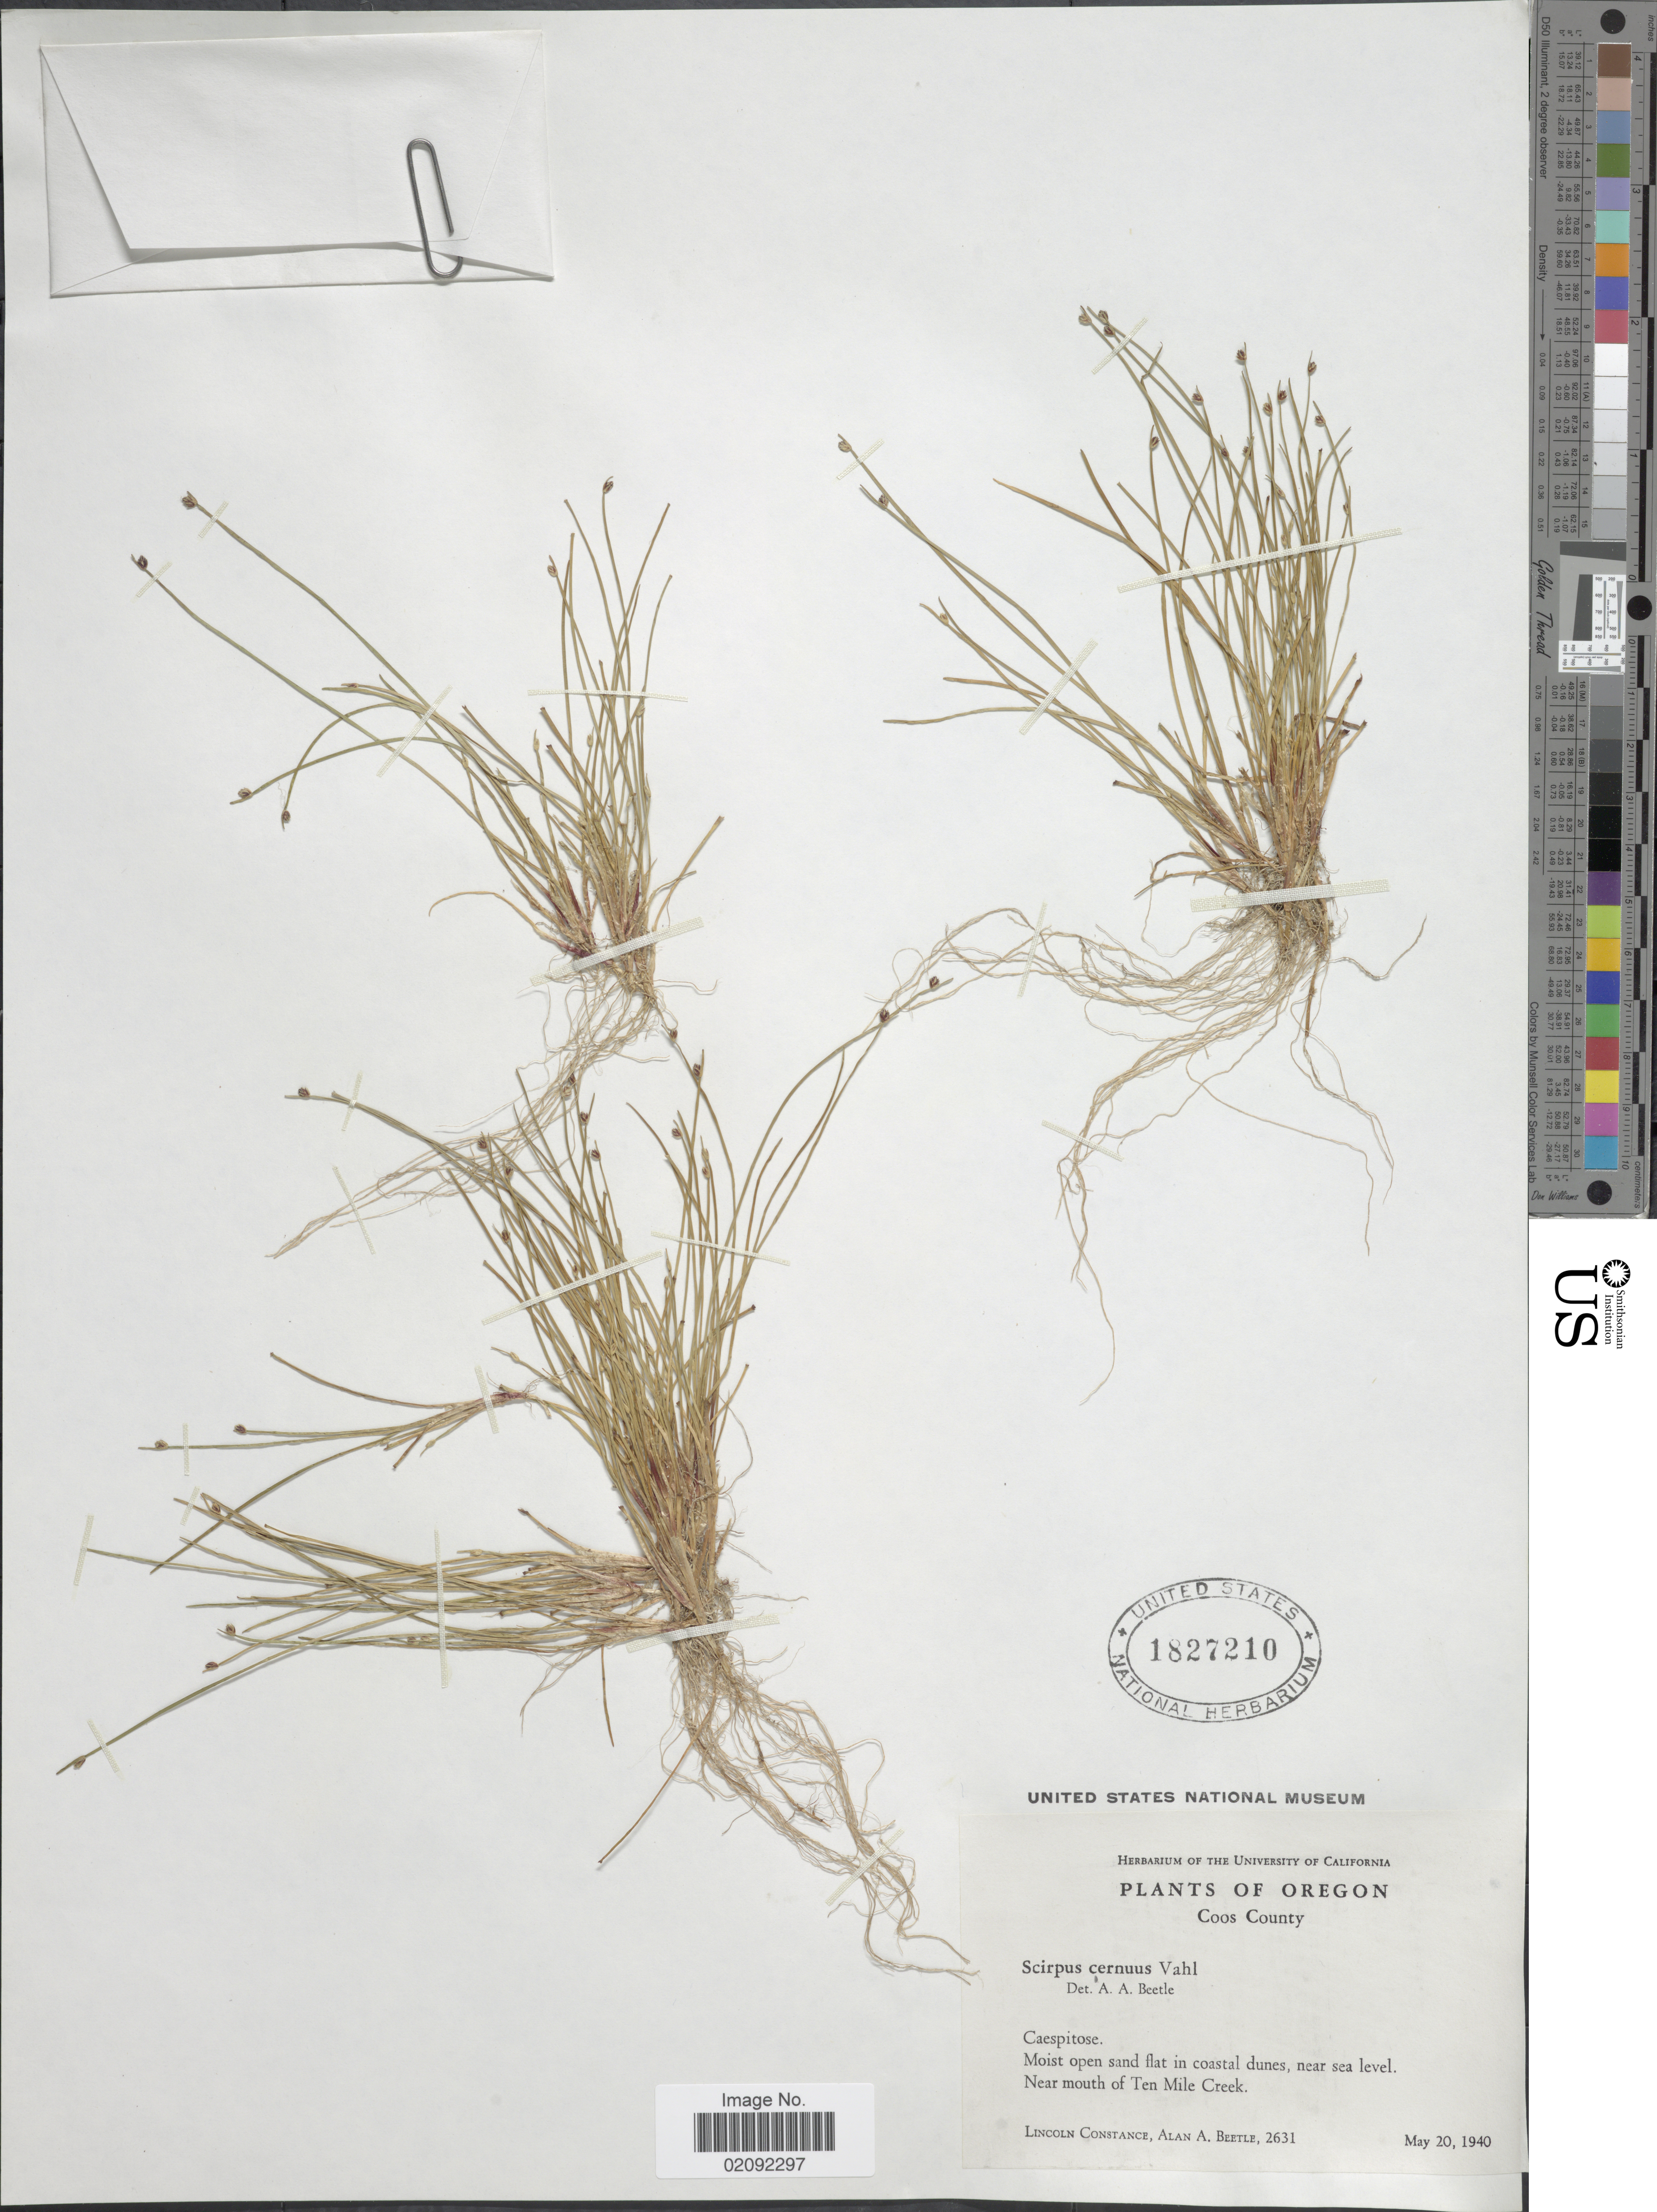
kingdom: Plantae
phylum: Tracheophyta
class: Liliopsida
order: Poales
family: Cyperaceae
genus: Isolepis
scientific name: Isolepis cernua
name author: (Vahl) Roem. & Schult.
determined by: Strong, Mark T., (BOT), Smithsonian Institution - National Museum of Natural History (UNITED STATES)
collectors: L. Constance & A. A. Beetle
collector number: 2631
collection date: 1940-05-20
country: United States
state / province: Oregon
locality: Coos County, Caespitose, Moist open sand flat in coastal dunes, Near mouth of Ten Mile Creek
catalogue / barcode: US 1827210